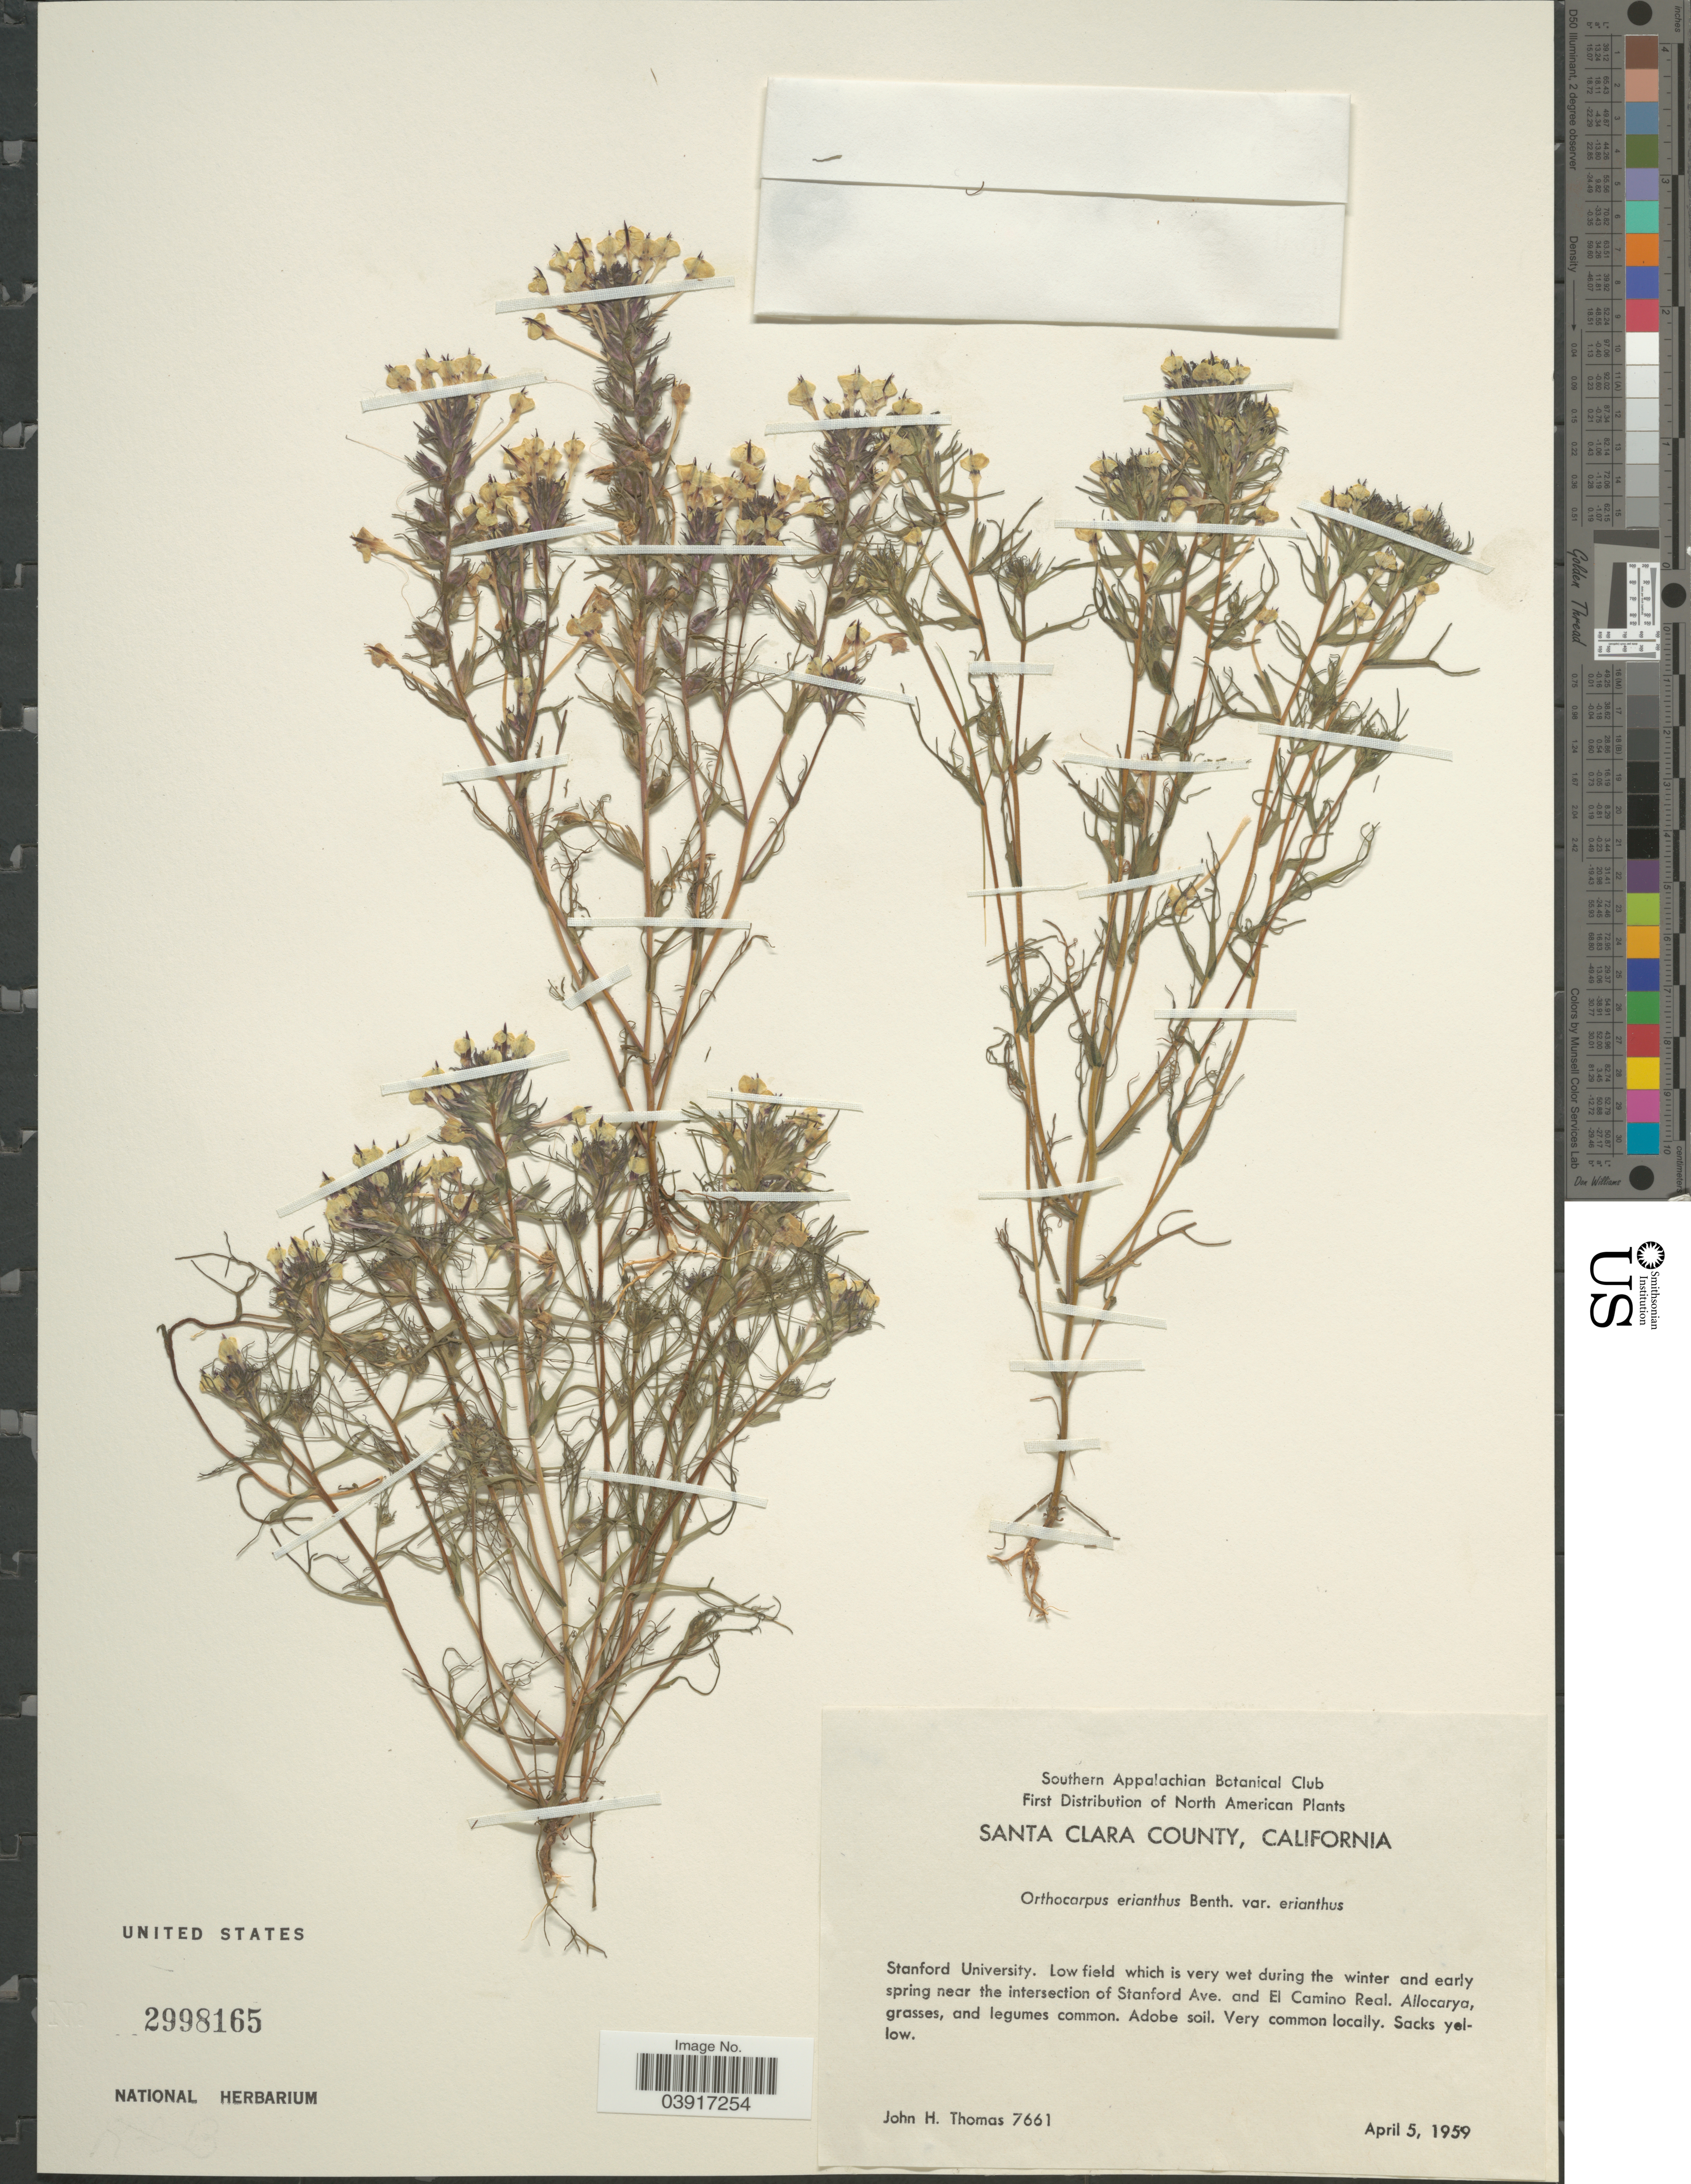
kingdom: Plantae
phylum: Tracheophyta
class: Magnoliopsida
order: Lamiales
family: Orobanchaceae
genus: Orthocarpus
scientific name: Orthocarpus erianthus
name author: Benth.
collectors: J. H. Thomas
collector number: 7661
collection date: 1959-04-05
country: United States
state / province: California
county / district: Santa Clara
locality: Santa Clara County. Stanford University. Low field which is very wet during the winter and early spring near the intersection of Stanford Ave. and El Camino Real.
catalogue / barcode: US 2998165